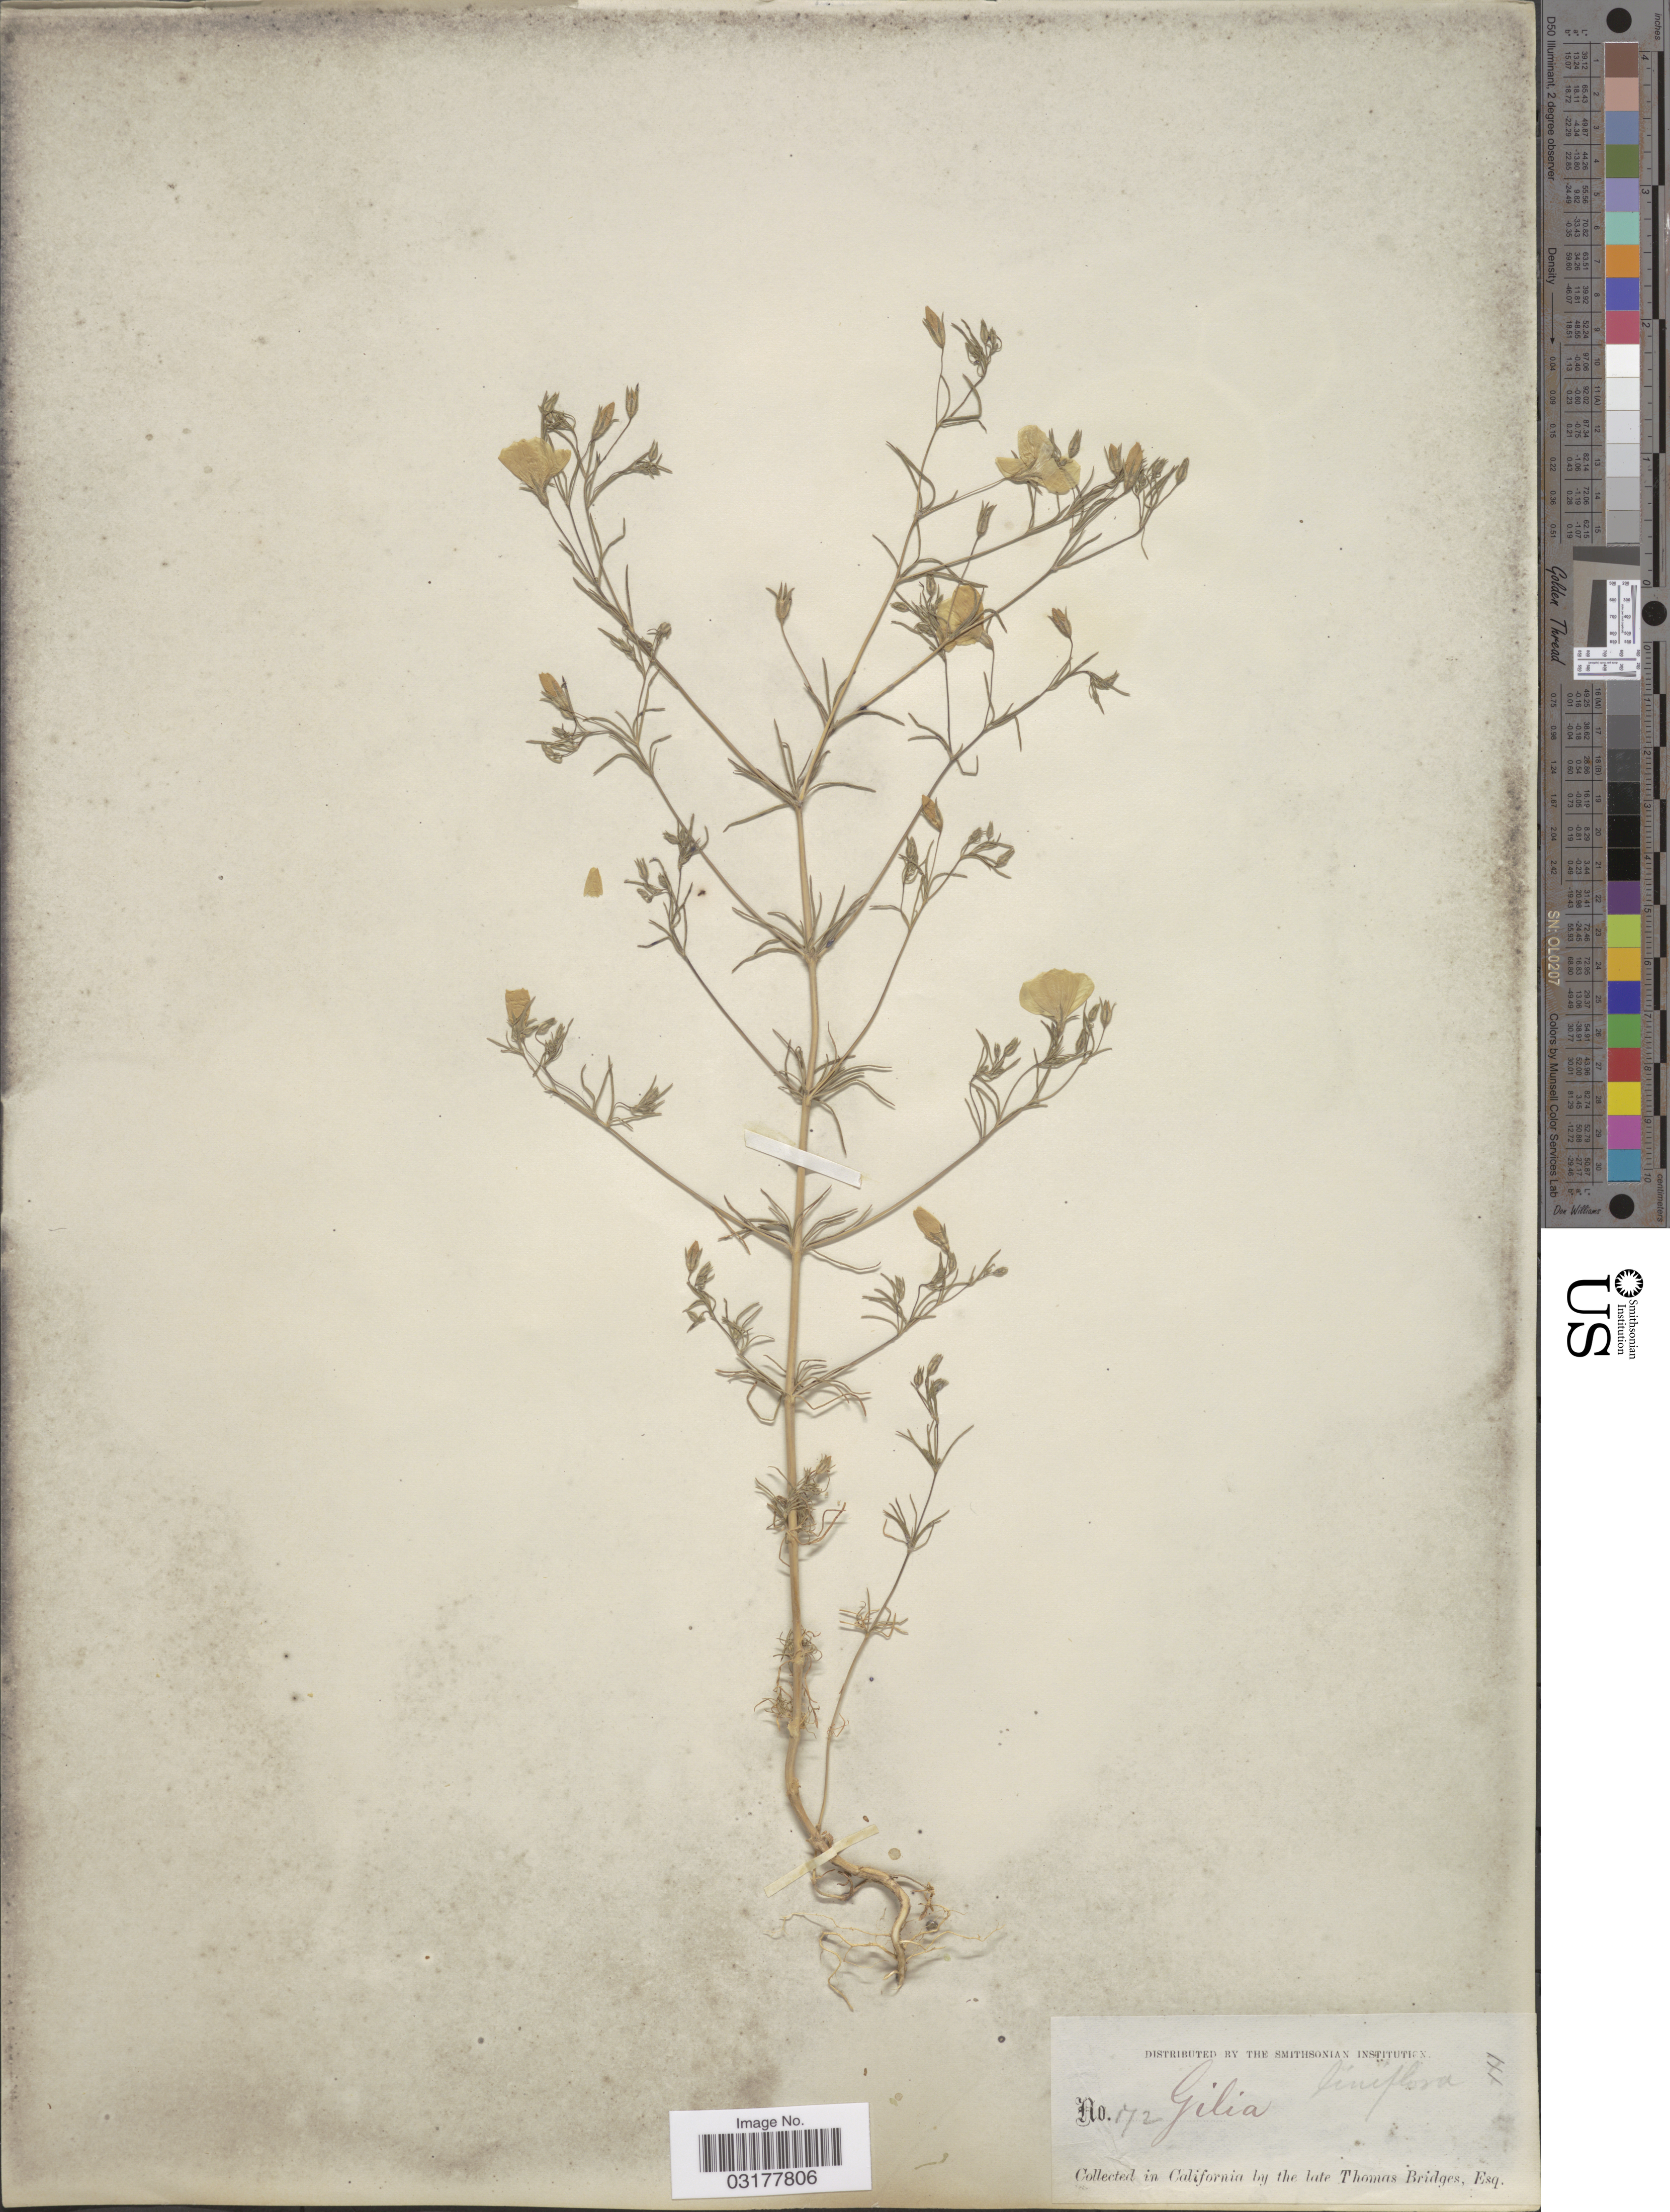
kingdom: Plantae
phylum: Tracheophyta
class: Magnoliopsida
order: Ericales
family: Polemoniaceae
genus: Leptosiphon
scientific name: Leptosiphon liniflorus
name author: (Benth.) J.M. Porter & L.A. Johnson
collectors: T. Bridges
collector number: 172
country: United States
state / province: California